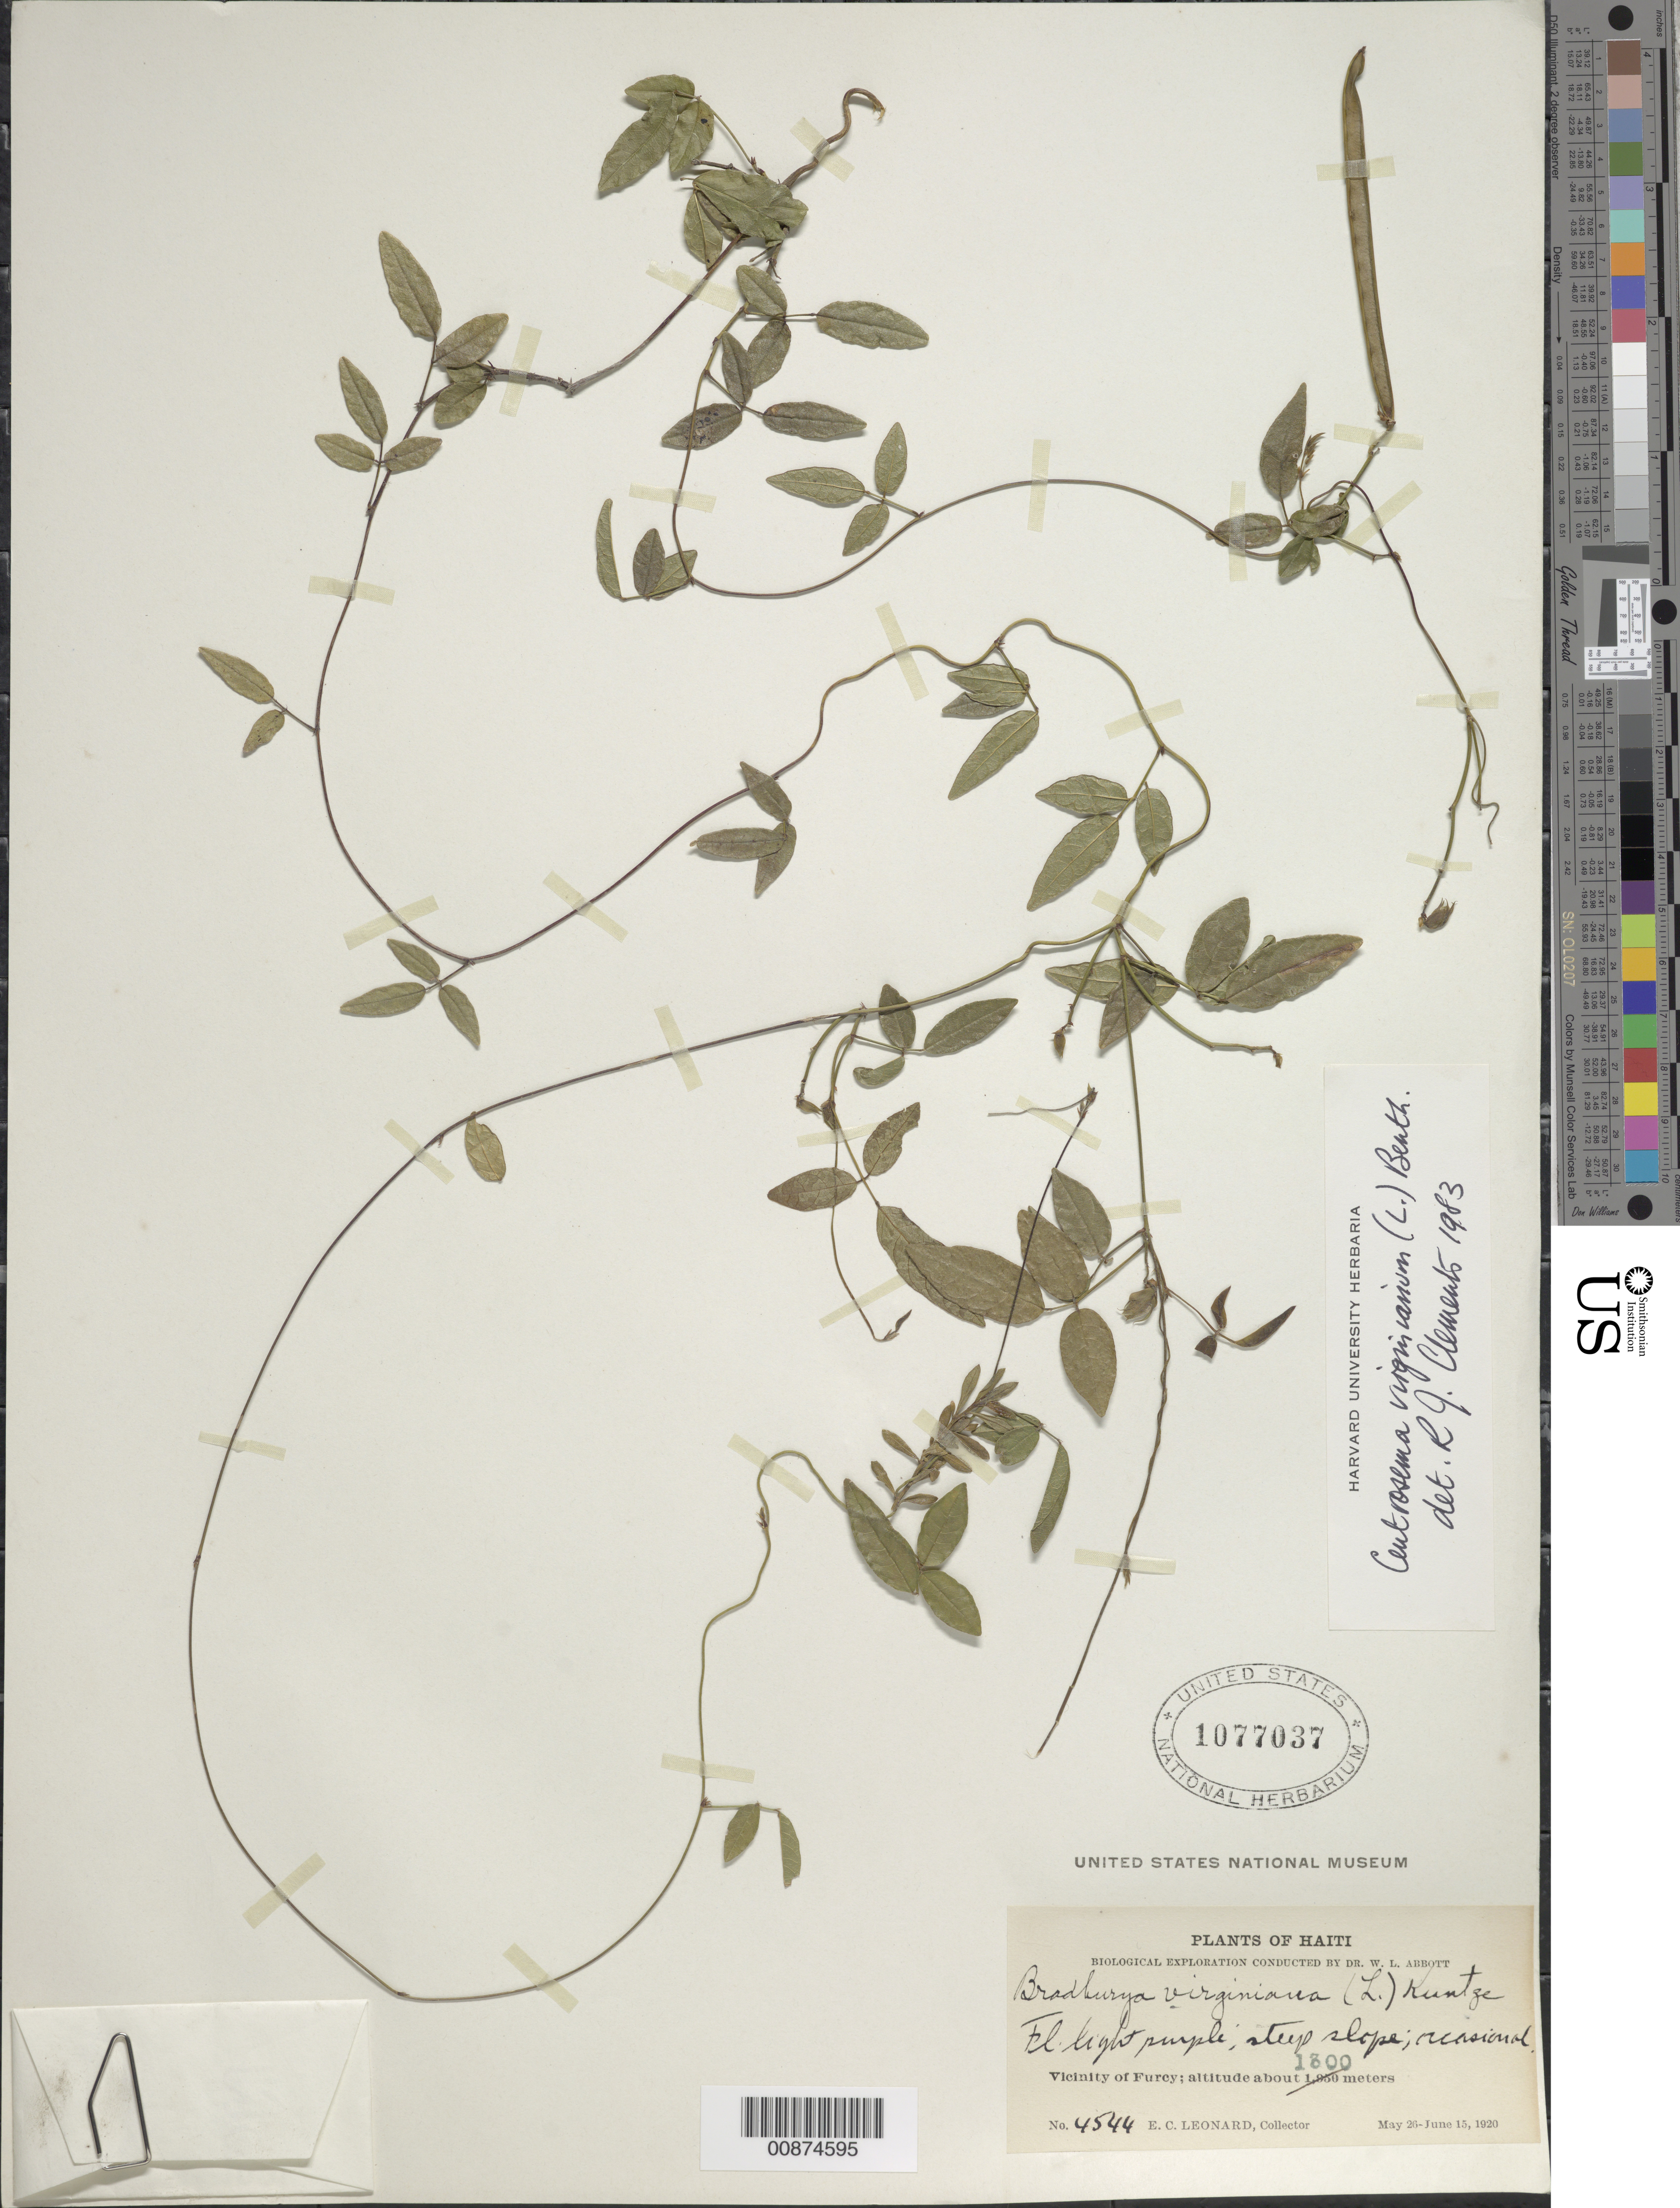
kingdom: Plantae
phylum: Tracheophyta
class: Magnoliopsida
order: Fabales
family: Fabaceae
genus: Centrosema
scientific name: Centrosema virginianum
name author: (L.) Benth.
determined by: Clements, R. J.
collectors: E. C. Leonard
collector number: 4544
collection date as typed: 26 May 1920 to 15 Jun 1920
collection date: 1920-05-26/1920-06-15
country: Haiti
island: Hispaniola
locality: Vicinity of Furcy.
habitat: Steep slope.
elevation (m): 1300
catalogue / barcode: US 1077037